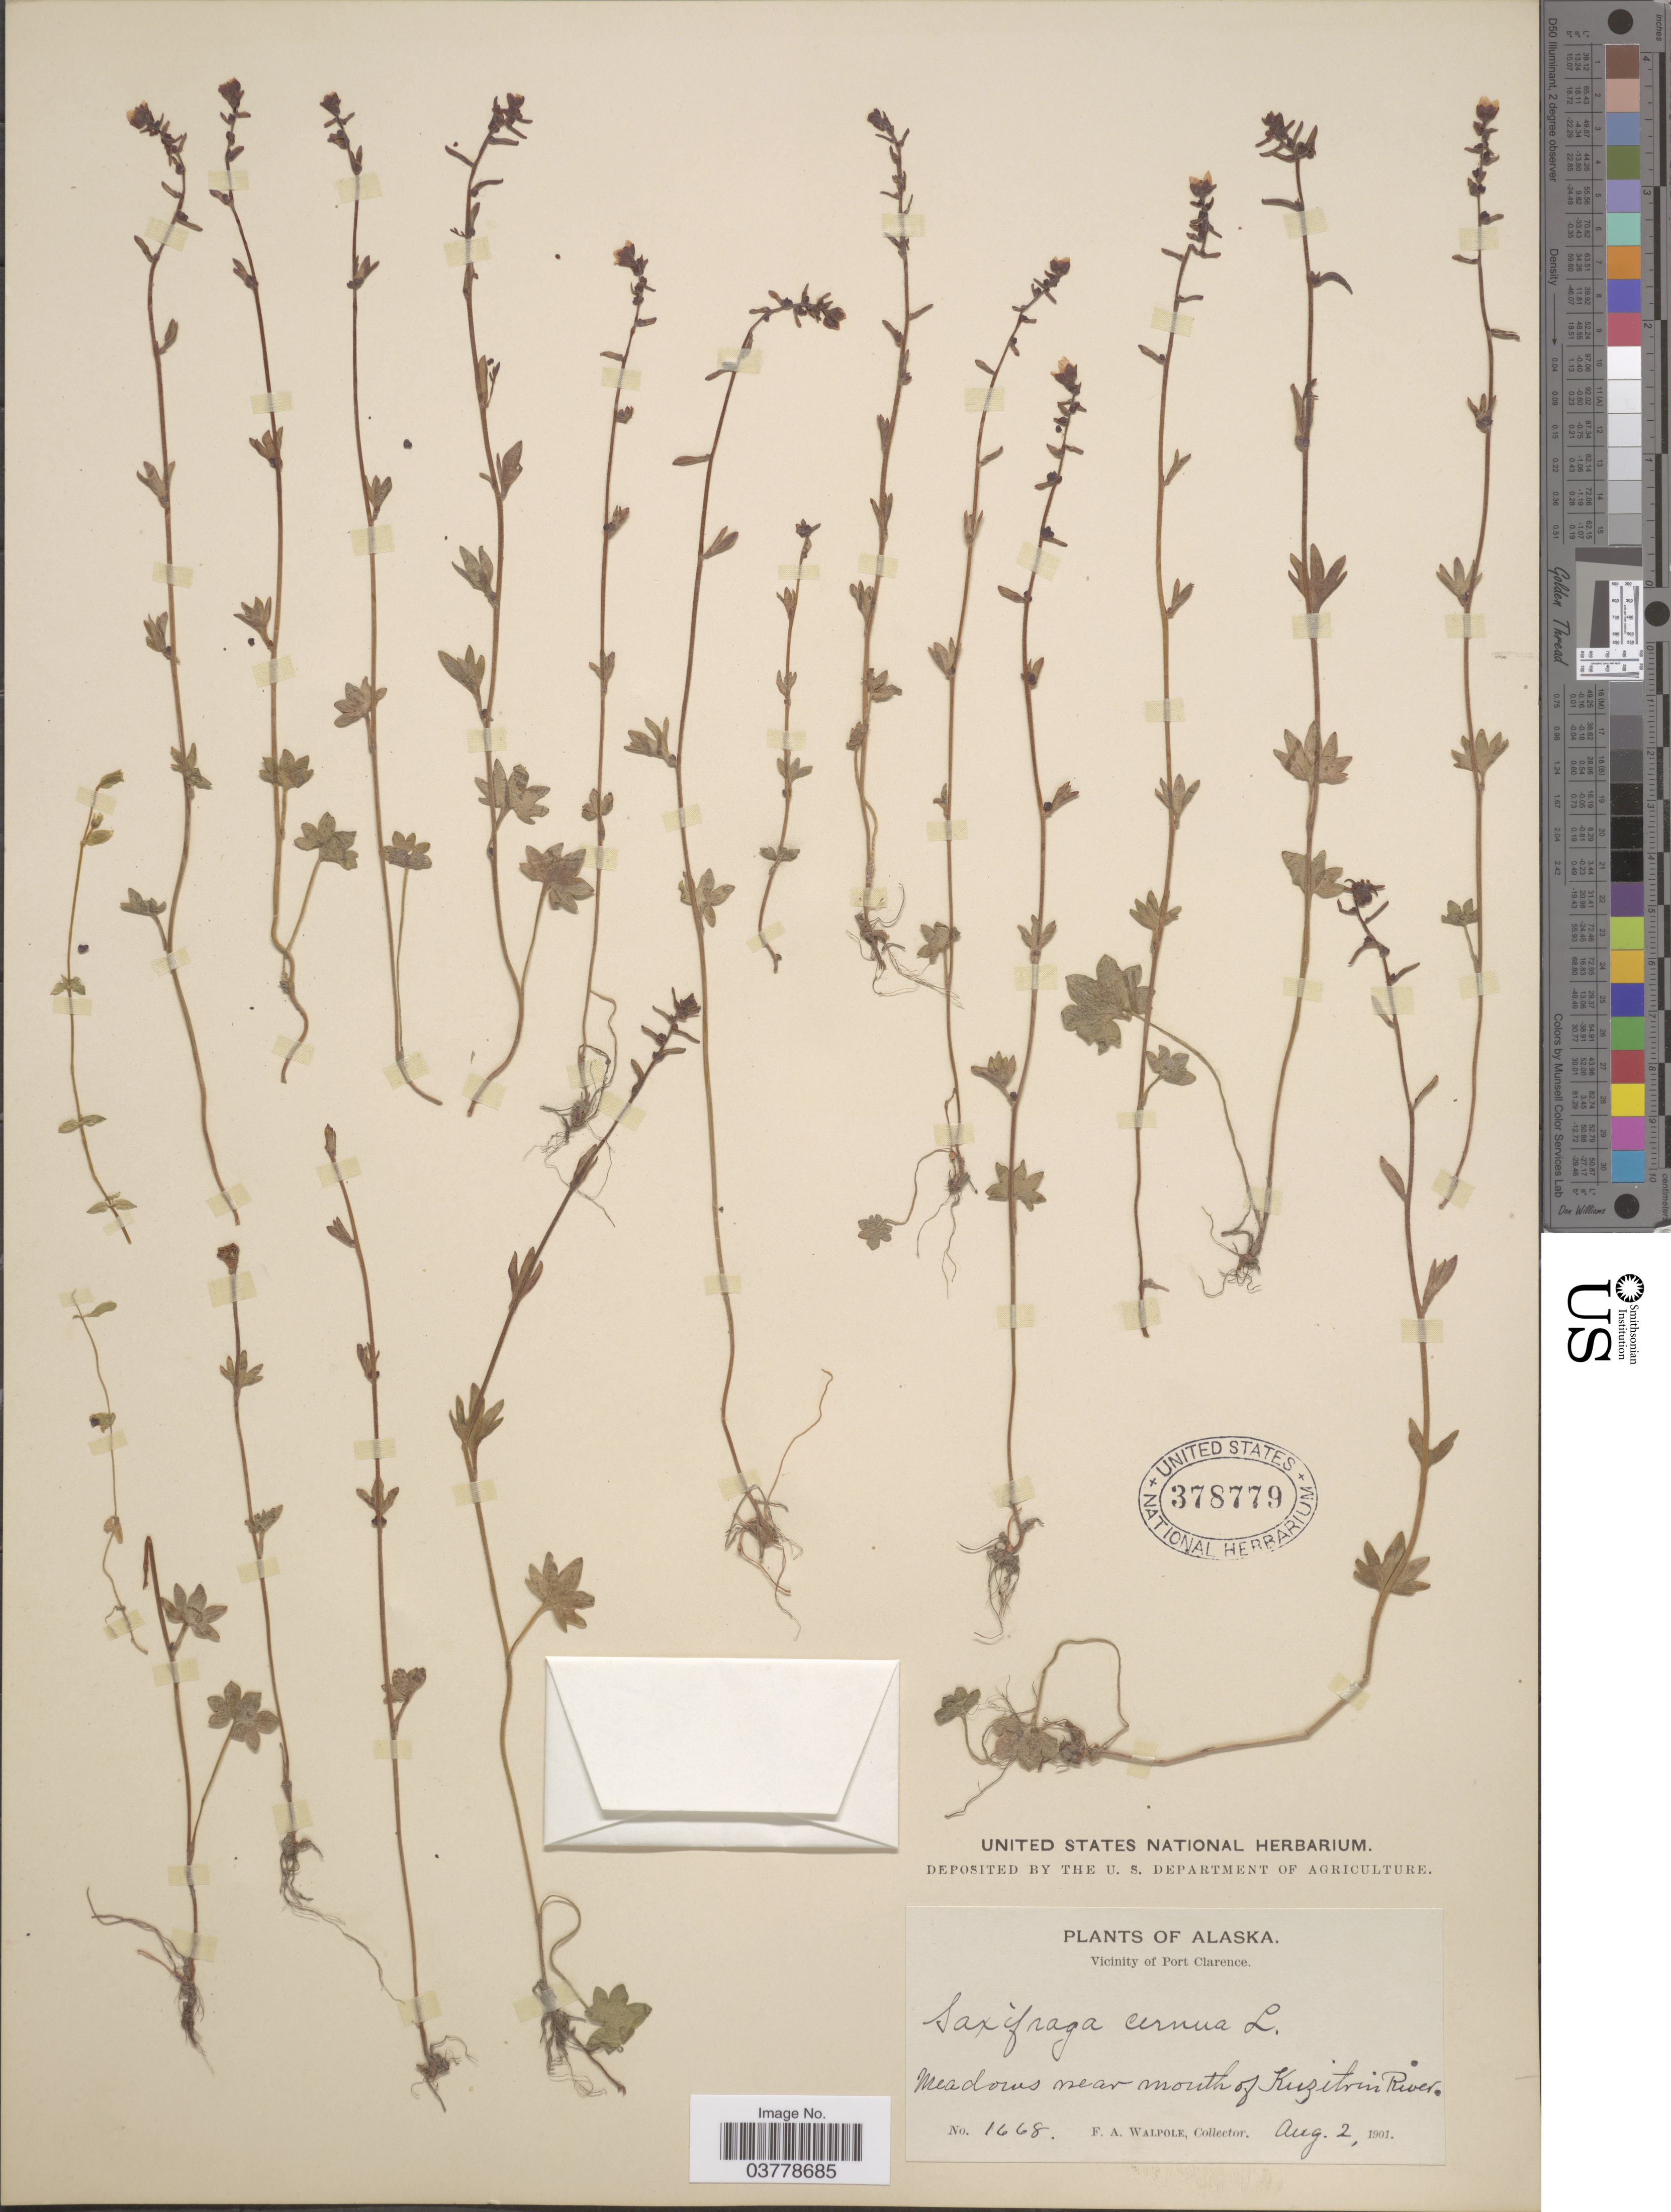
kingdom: Plantae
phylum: Tracheophyta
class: Magnoliopsida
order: Saxifragales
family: Saxifragaceae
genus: Saxifraga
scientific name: Saxifraga cernua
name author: L.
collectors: F. Walpole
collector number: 1668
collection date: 1901-08-02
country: United States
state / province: Alaska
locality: Vicinity of Port Clarence. Meadows near mouth of Kuzitrin River.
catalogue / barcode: US 378779